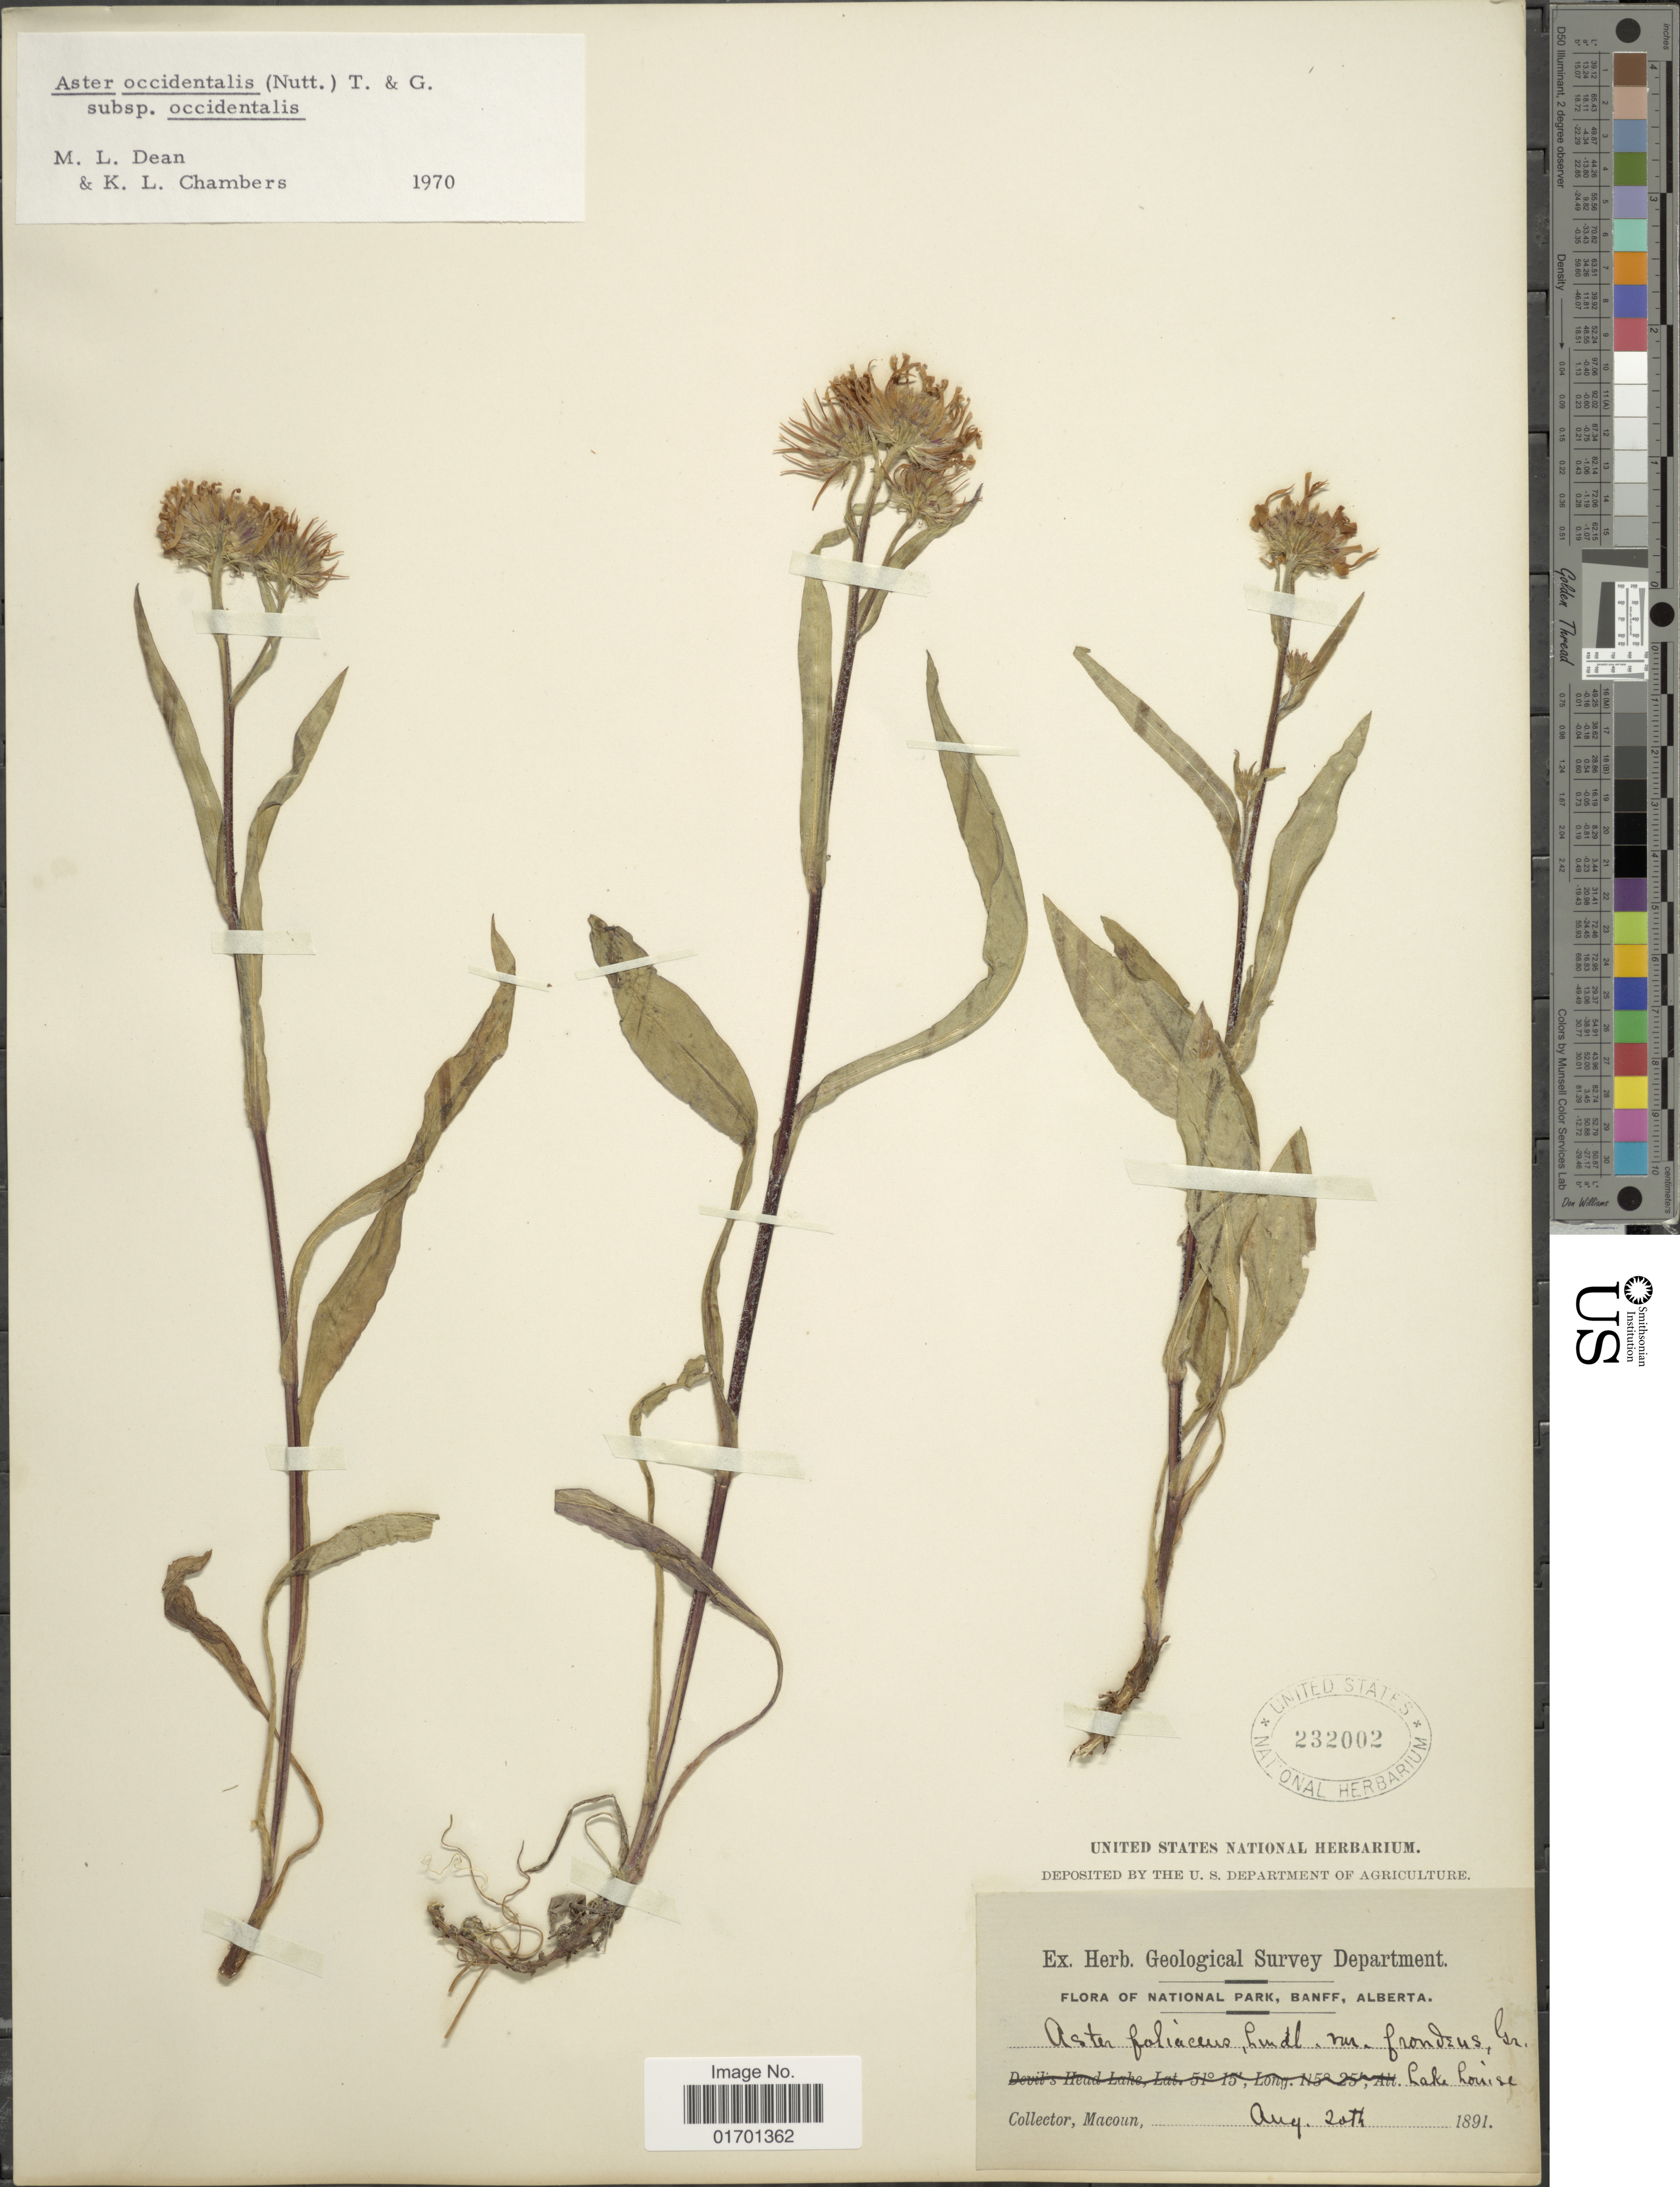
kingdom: Plantae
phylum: Tracheophyta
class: Magnoliopsida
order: Asterales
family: Asteraceae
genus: Symphyotrichum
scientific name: Symphyotrichum spathulatum var. spathulatum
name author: (Lindl.) G.L. Nesom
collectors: -- Macoun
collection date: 1891-08-20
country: Canada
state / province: Alberta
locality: National Park, Banff, Lake Louise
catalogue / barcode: US 232002